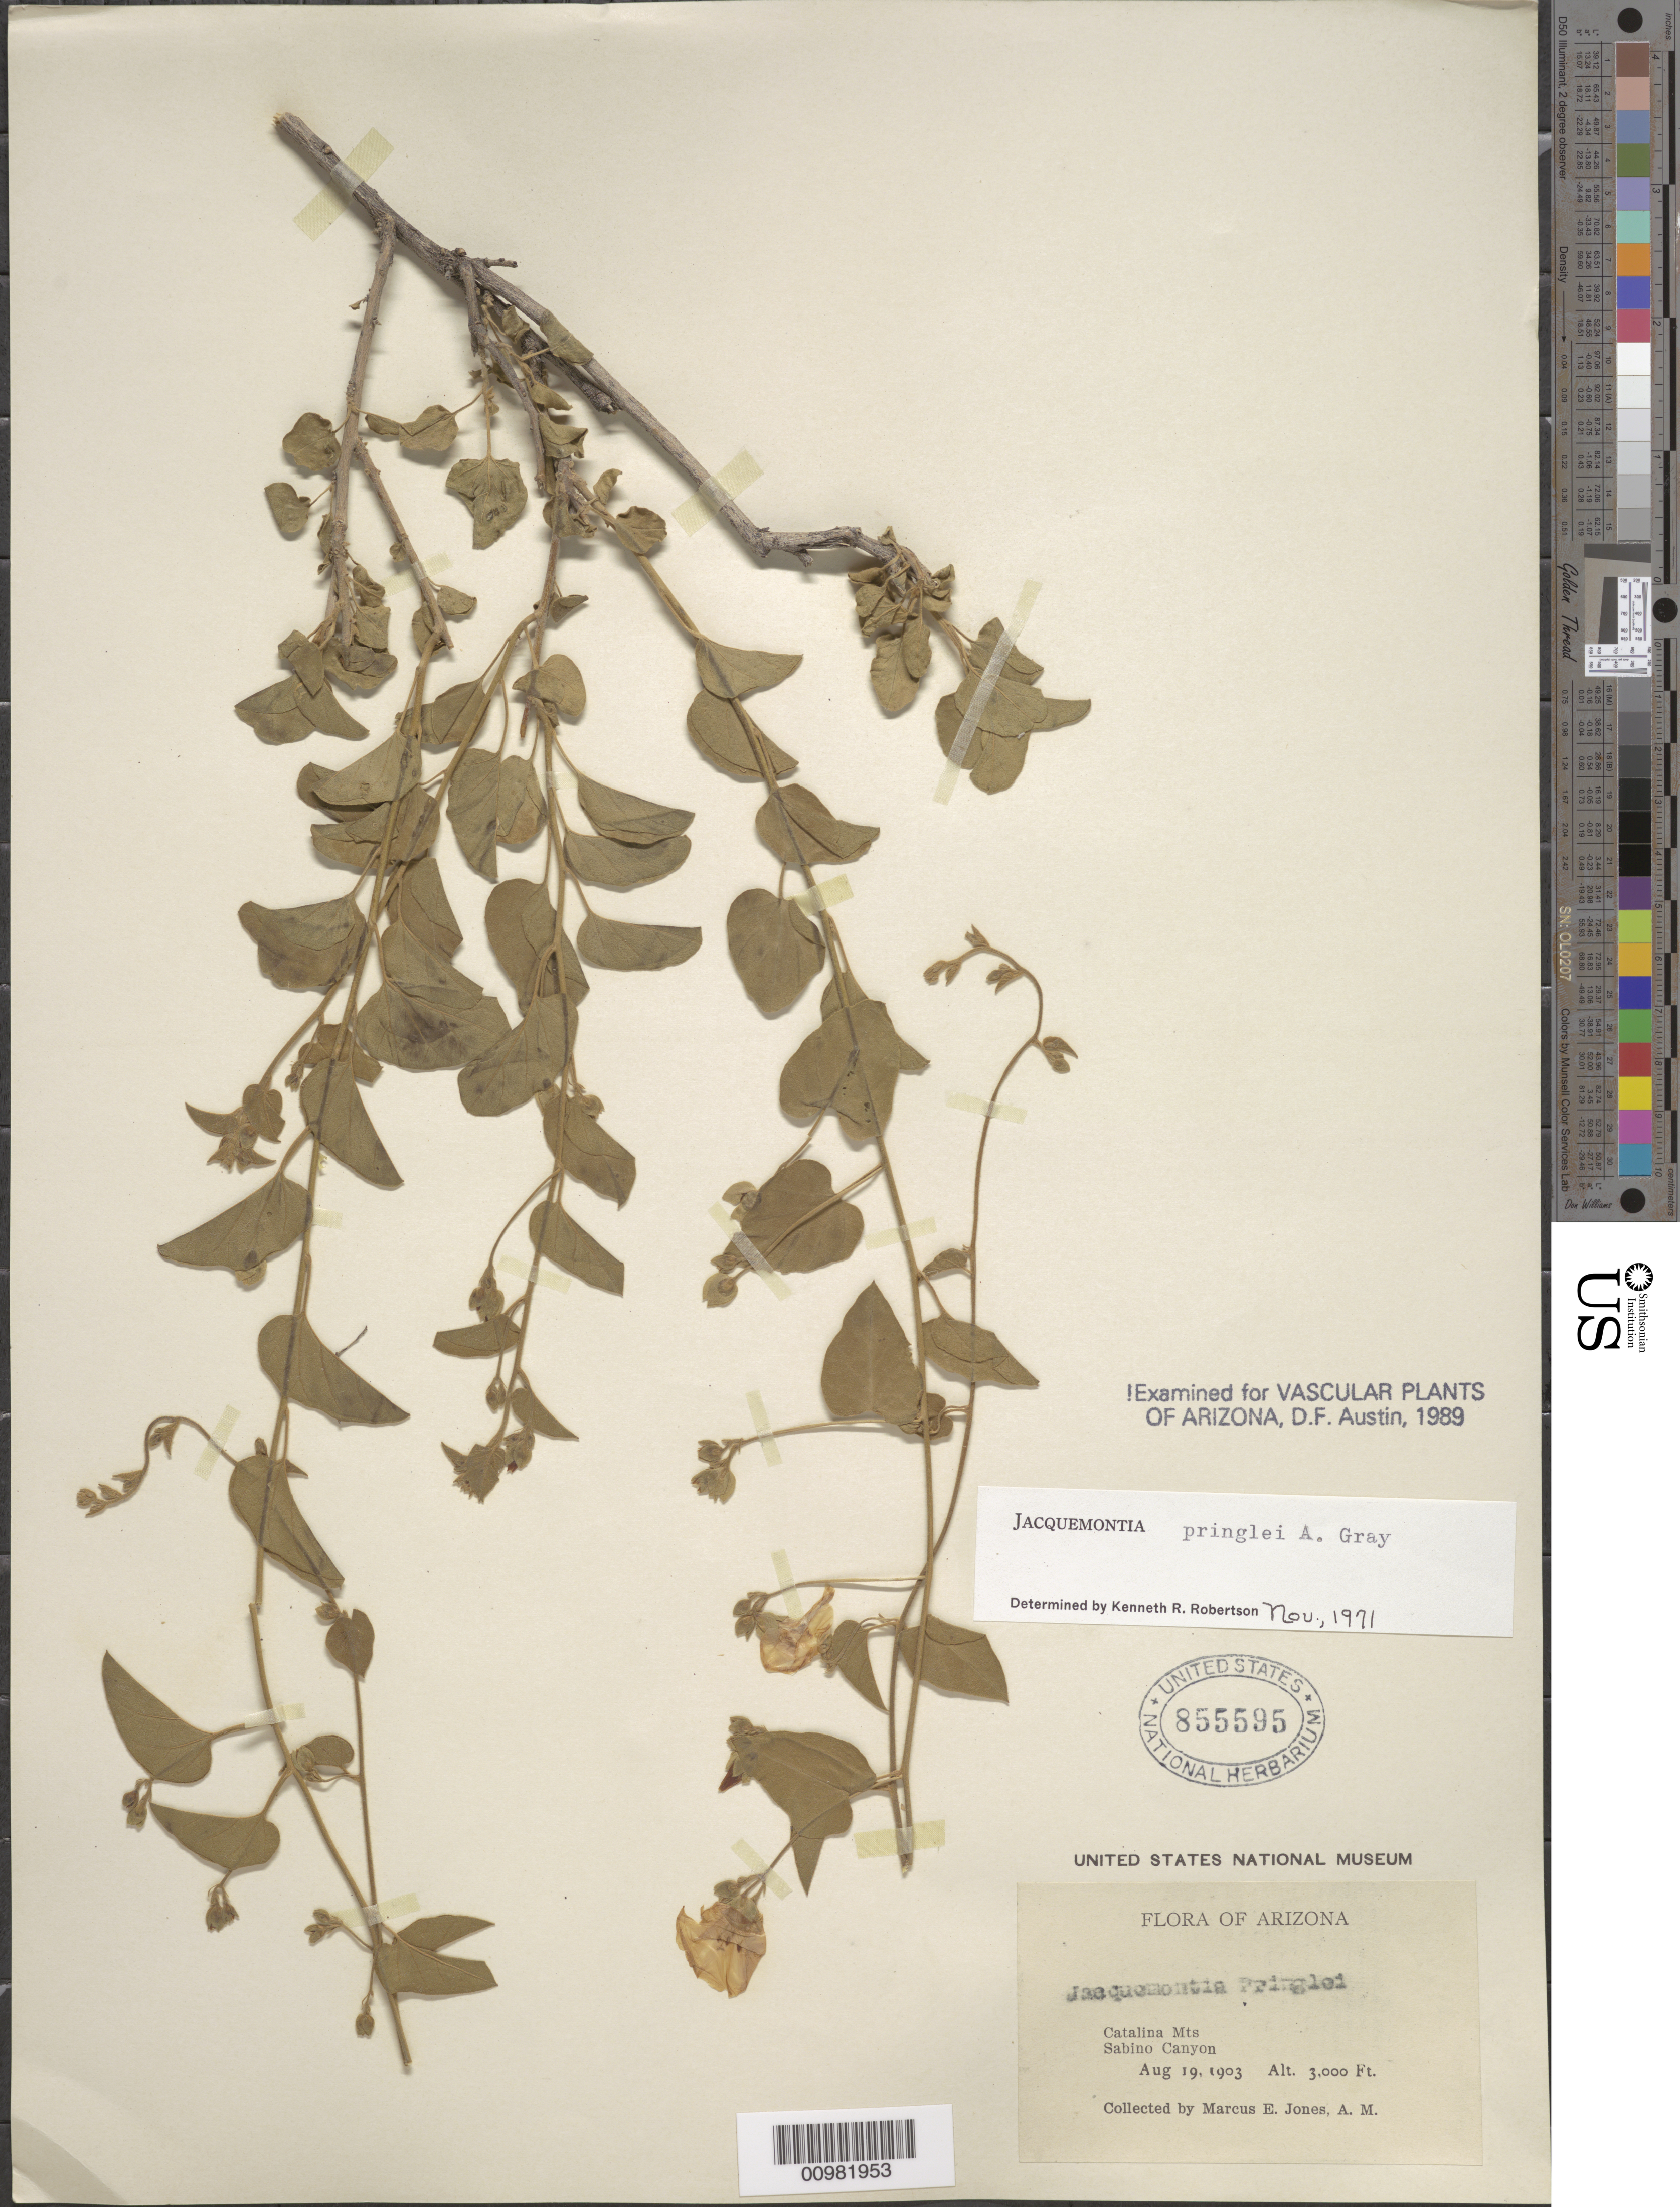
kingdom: Plantae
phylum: Tracheophyta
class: Magnoliopsida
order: Solanales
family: Convolvulaceae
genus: Jacquemontia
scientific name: Jacquemontia pringlei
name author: A. Gray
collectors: M. E. Jones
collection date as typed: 19 Aug 1903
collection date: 1903-08-19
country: United States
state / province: Arizona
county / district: Pima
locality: Catalina Mts.; Sabino Canyon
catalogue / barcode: US 855595